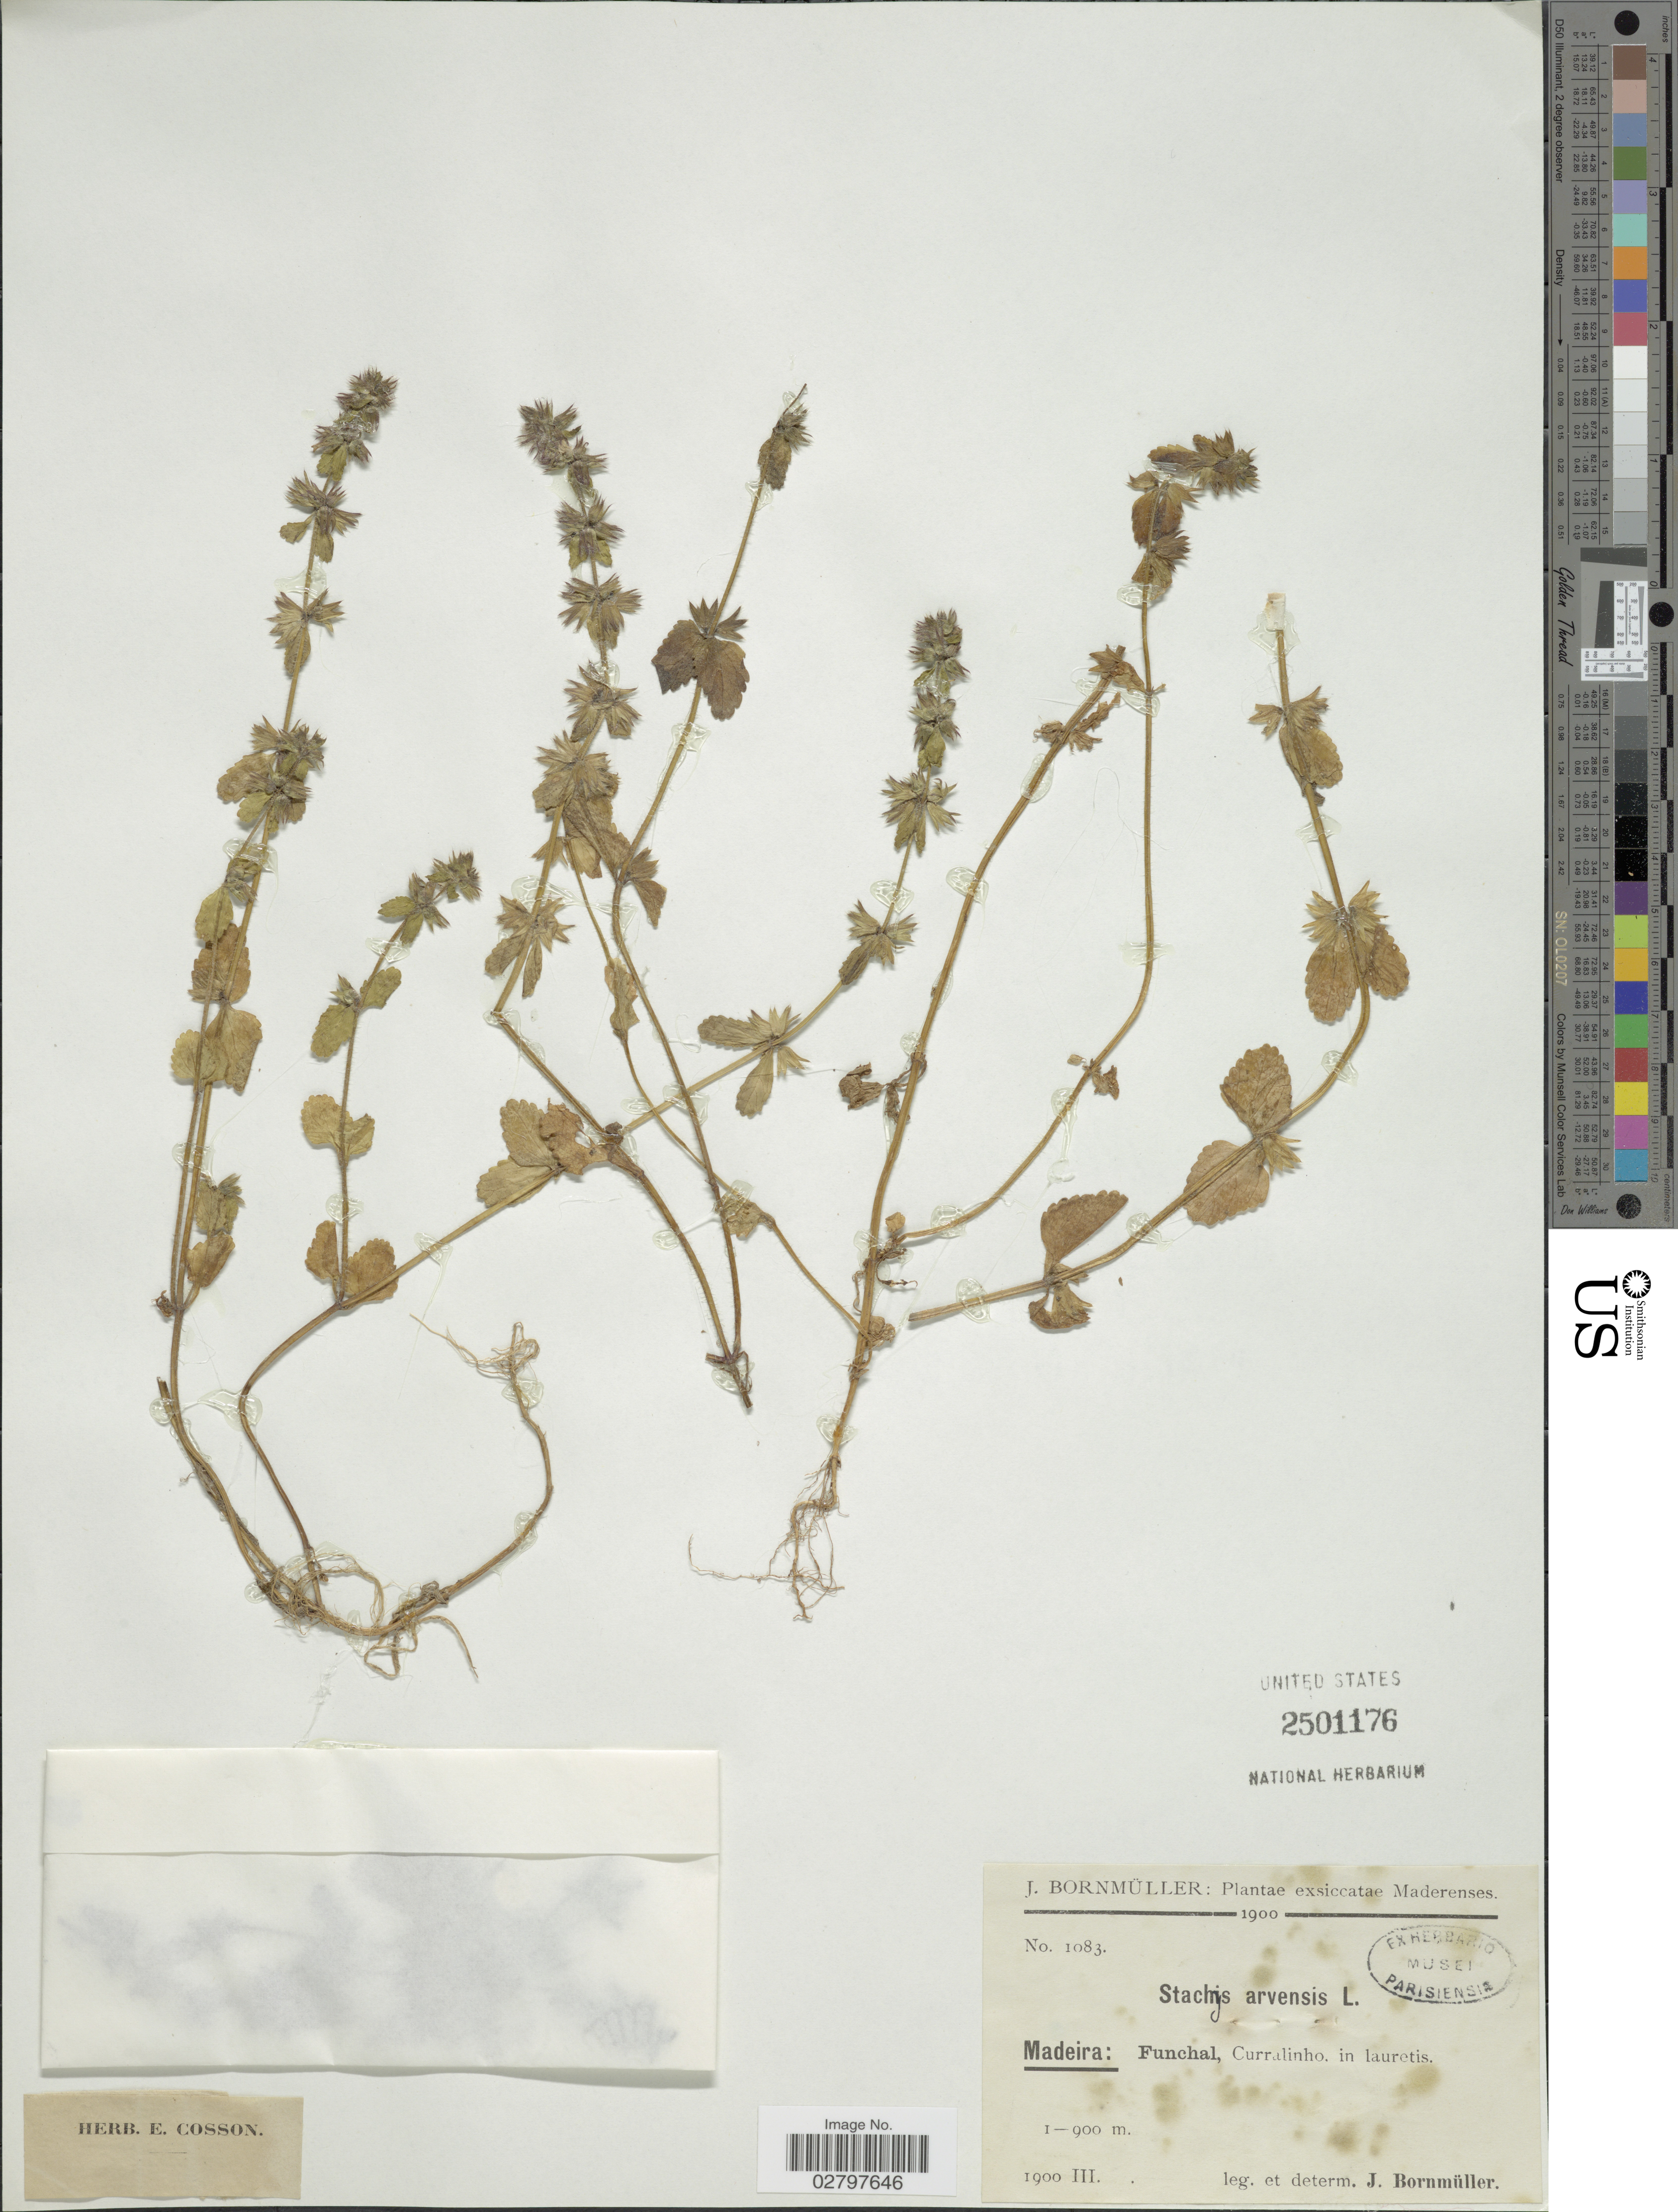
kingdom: Plantae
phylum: Tracheophyta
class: Magnoliopsida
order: Lamiales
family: Lamiaceae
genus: Stachys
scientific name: Stachys arvensis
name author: (L.) L.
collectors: J. Bornmüller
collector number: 1083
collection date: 1900-03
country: Portugal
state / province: Madeira (Aut. Reg.)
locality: Funchal, Curralinho. in lauretis.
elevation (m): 100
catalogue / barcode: US 2501176